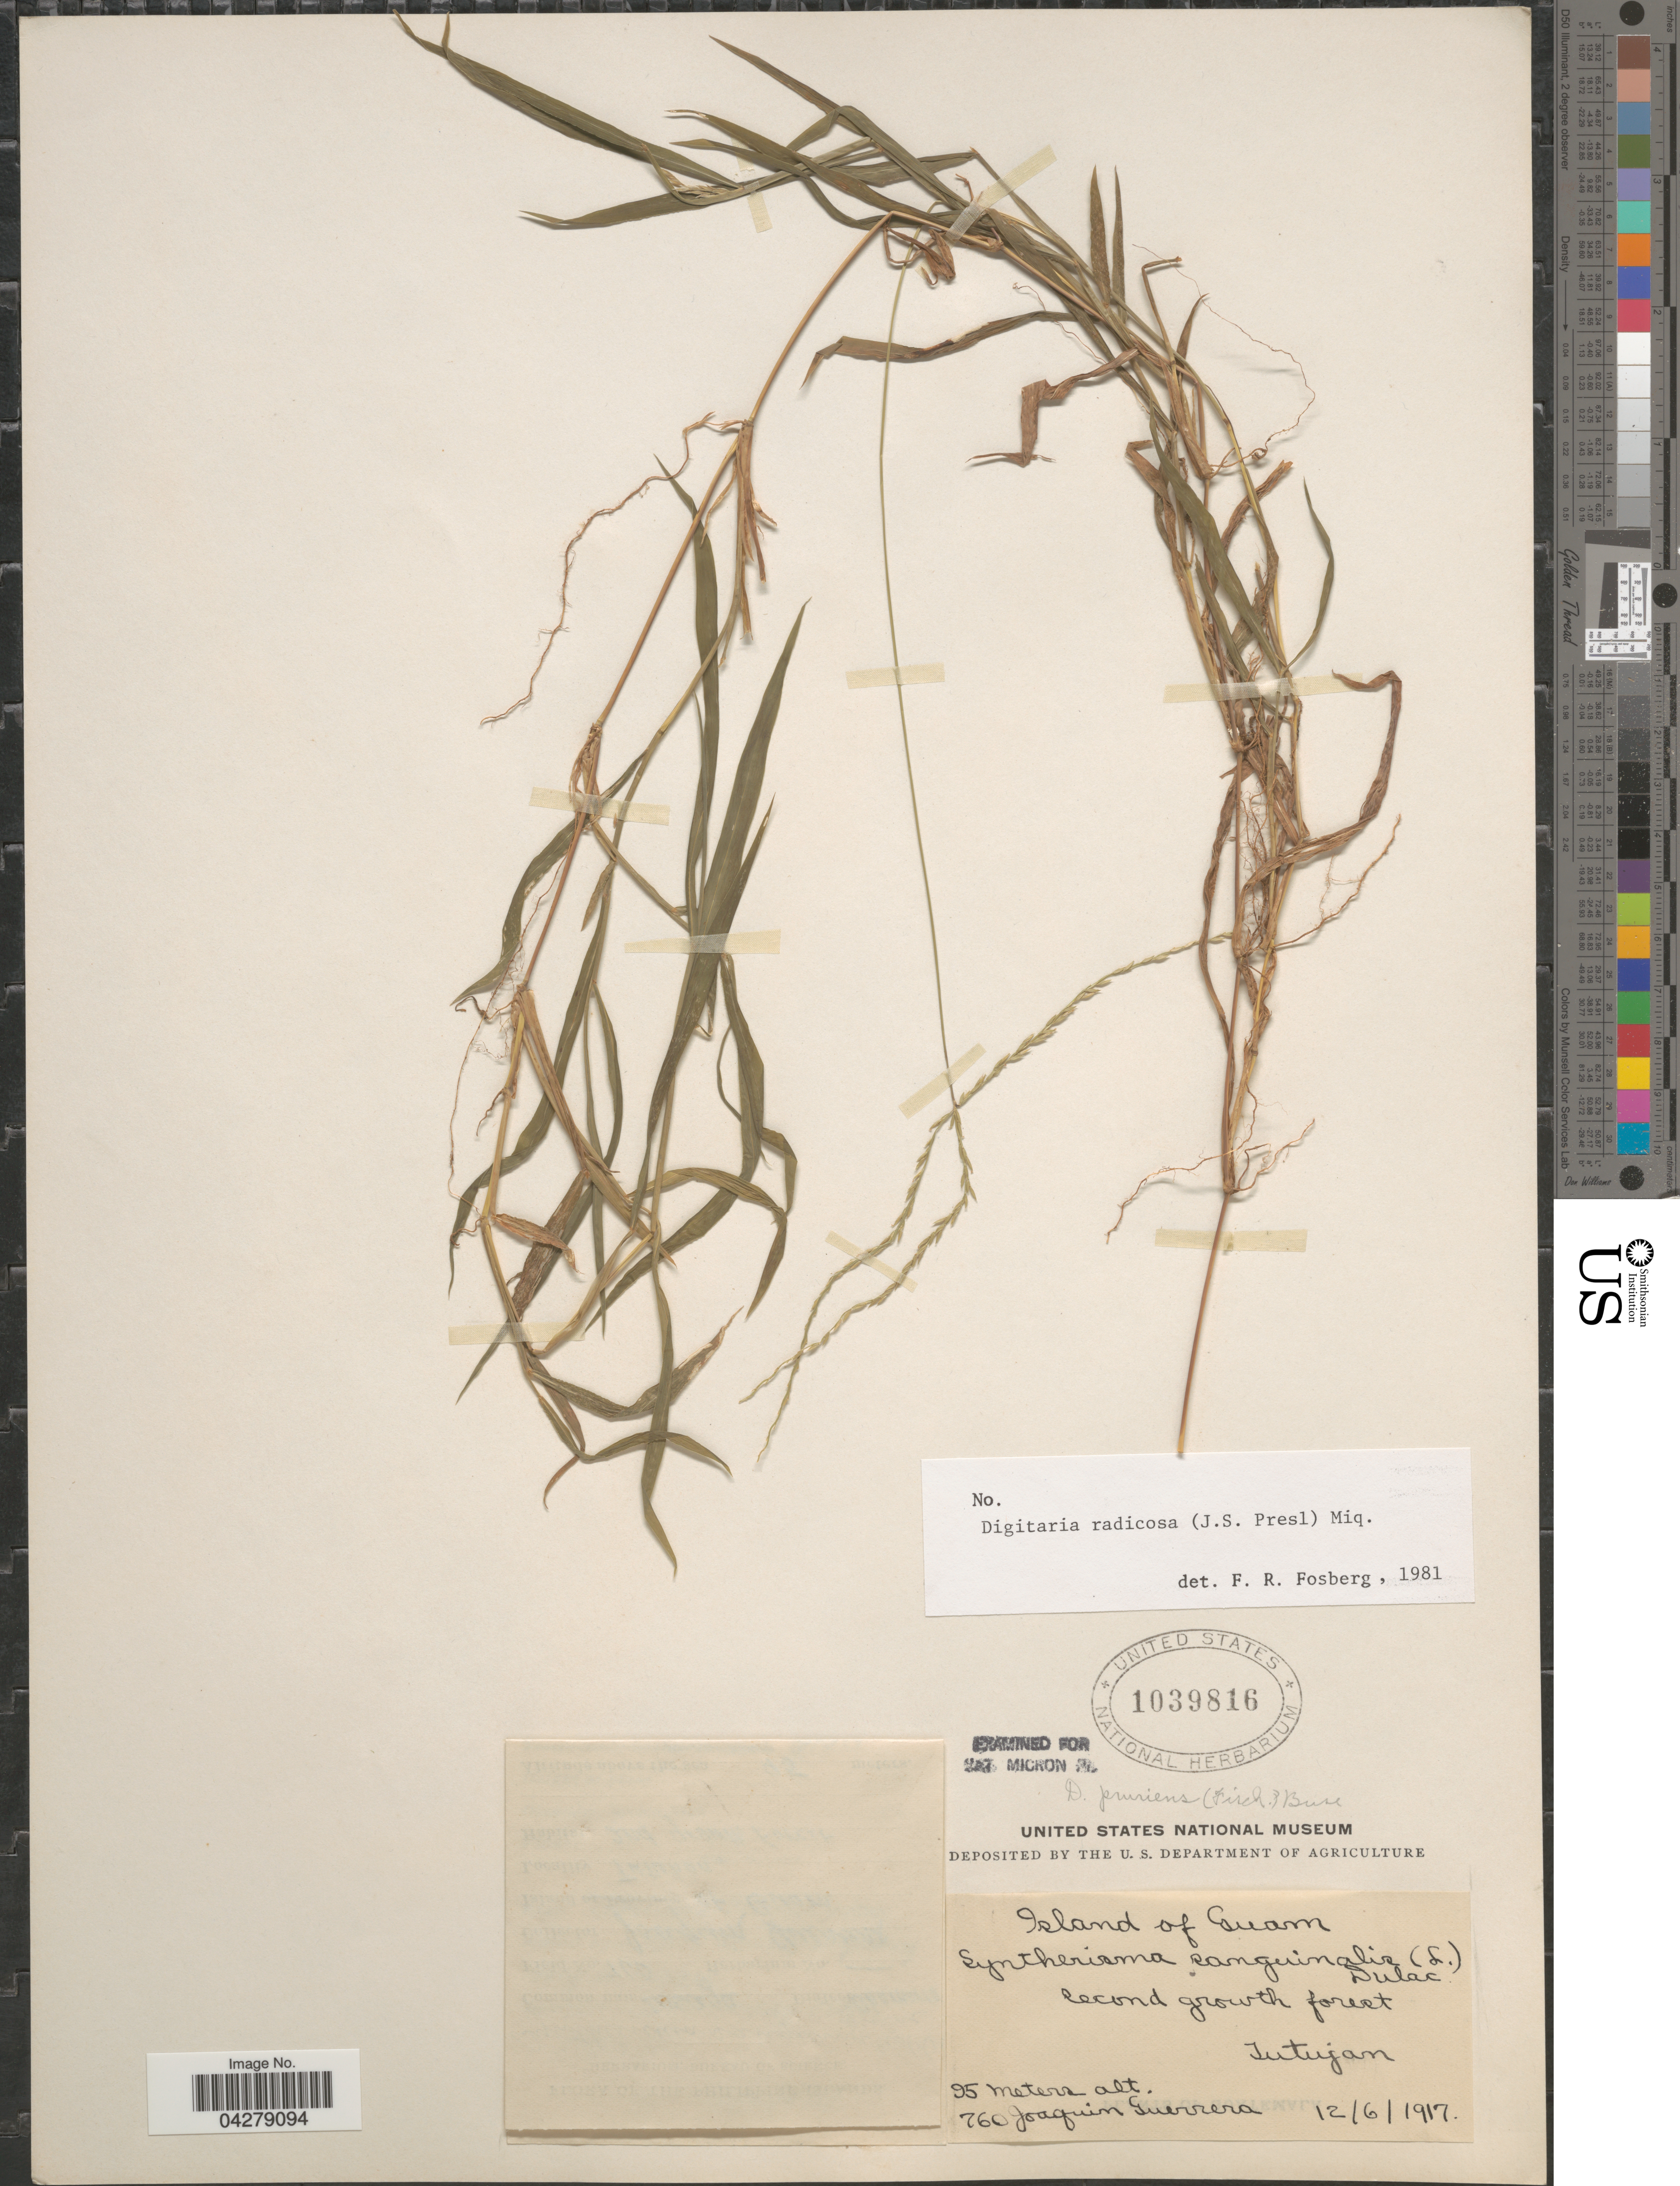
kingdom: Plantae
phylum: Tracheophyta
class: Liliopsida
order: Poales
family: Poaceae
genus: Digitaria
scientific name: Digitaria radicosa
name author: (J. Presl) Miq.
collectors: J. Guerrera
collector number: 760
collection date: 1917-06-12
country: Guam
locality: Island of Guam. Second growth forest Tutujan.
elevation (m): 95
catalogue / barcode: US 1039816